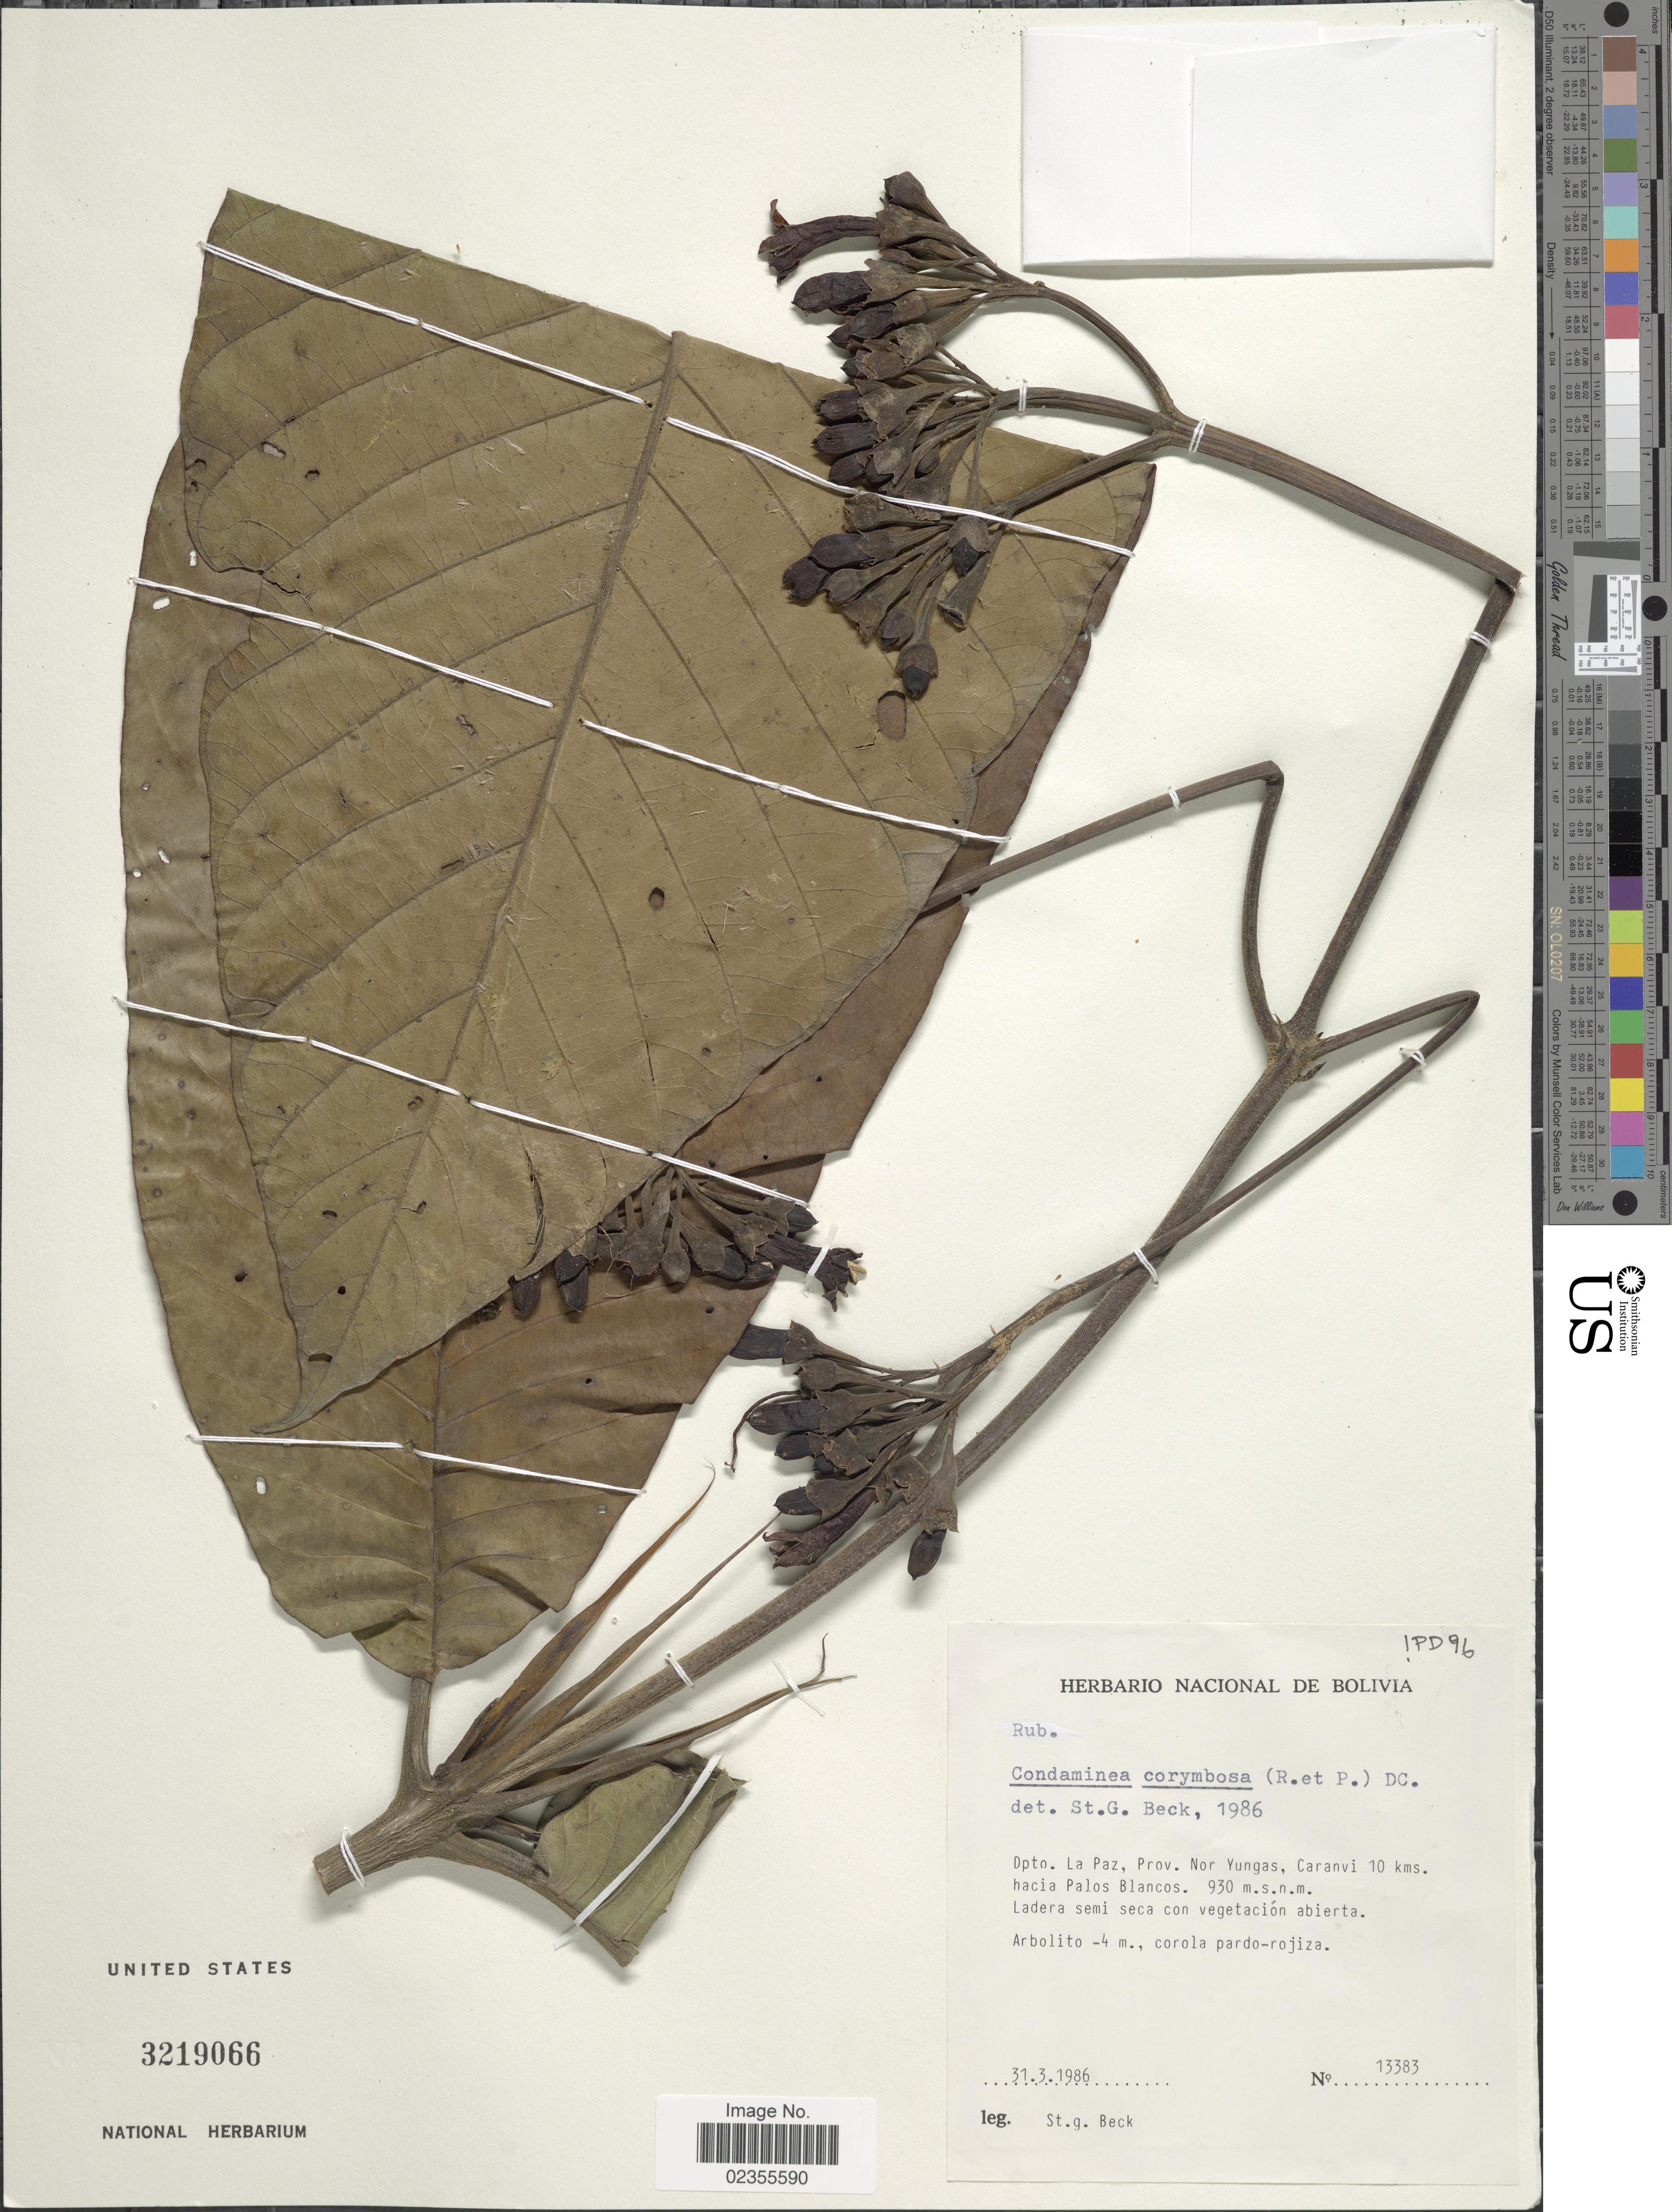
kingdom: Plantae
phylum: Tracheophyta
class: Magnoliopsida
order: Gentianales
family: Rubiaceae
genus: Condaminea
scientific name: Condaminea corymbosa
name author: (Ruiz & Pav.) DC.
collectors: S. G. Beck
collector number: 13383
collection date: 1986-03-31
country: Bolivia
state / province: La Paz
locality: Prov. Nor Yungas, Caranvi 10 kms. hacia Palos Blancos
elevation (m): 930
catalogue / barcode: US 3219066